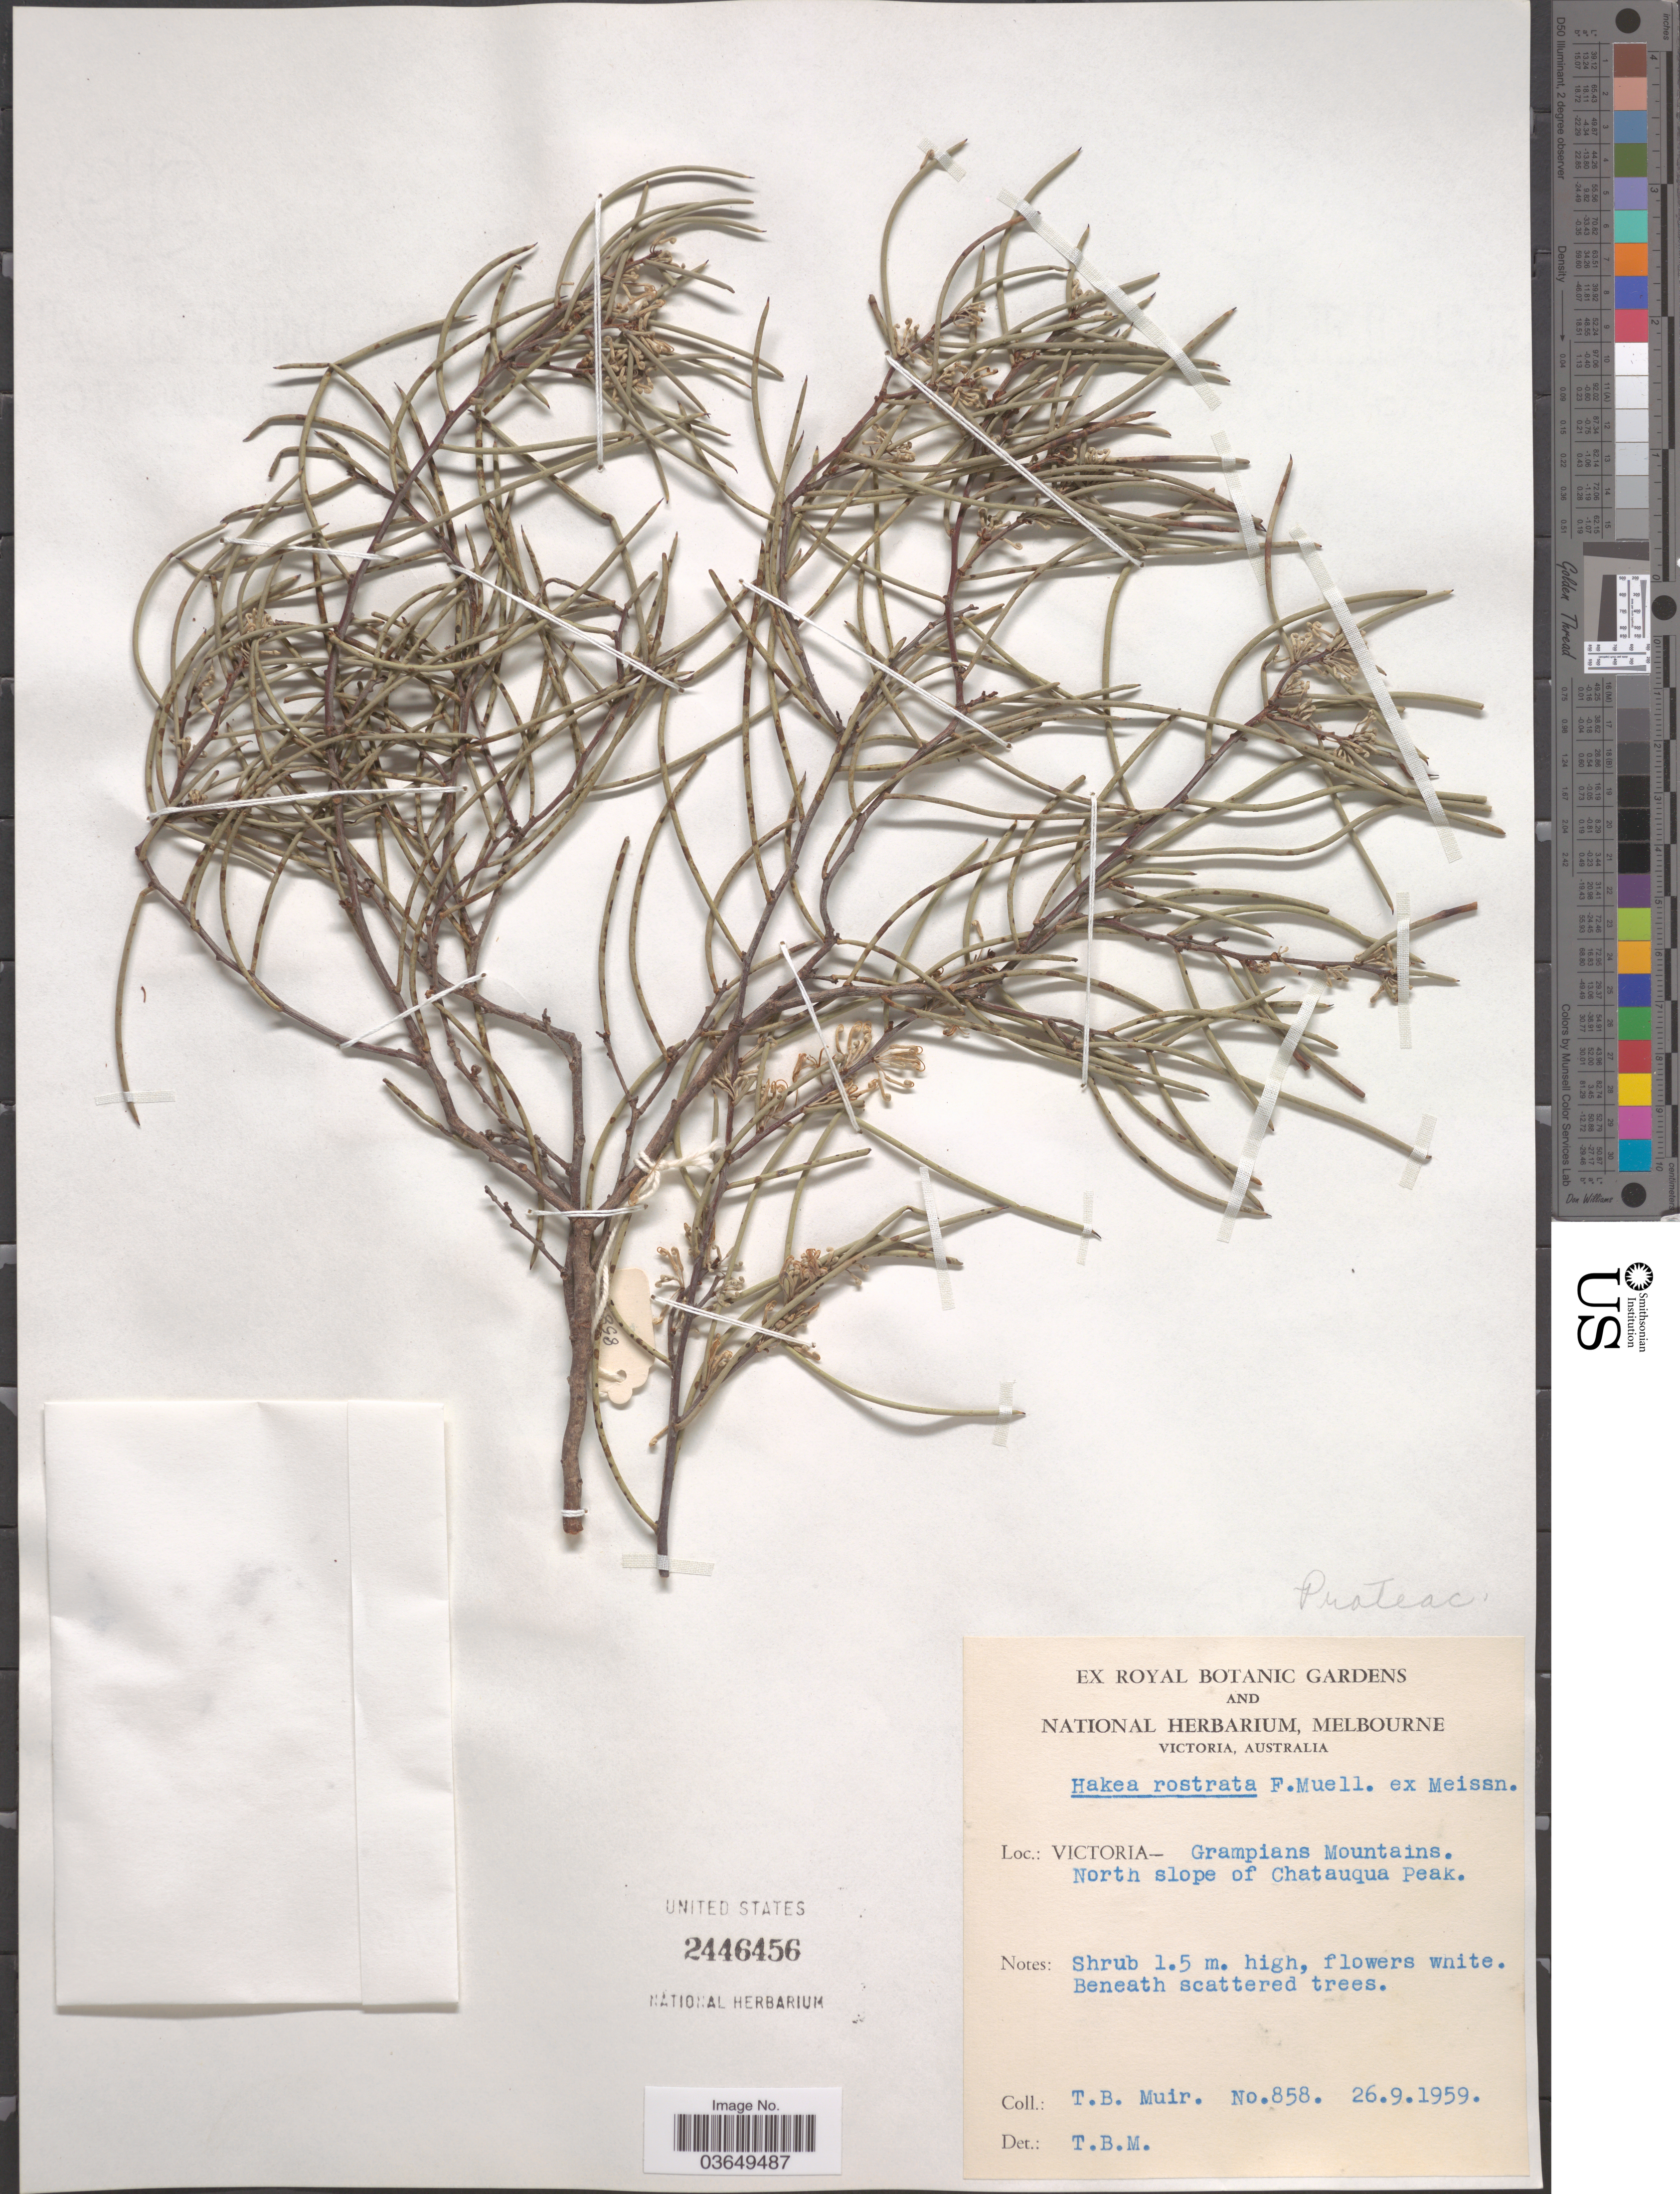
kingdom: Plantae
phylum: Tracheophyta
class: Magnoliopsida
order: Proteales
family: Proteaceae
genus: Hakea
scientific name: Hakea rostrata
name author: F. Muell. ex Meisn.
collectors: T. Muir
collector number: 858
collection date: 1959-09-26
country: Australia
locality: Victoria - Grampians Mountains. North slope of Chatauqua Peak.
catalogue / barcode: US 2446456